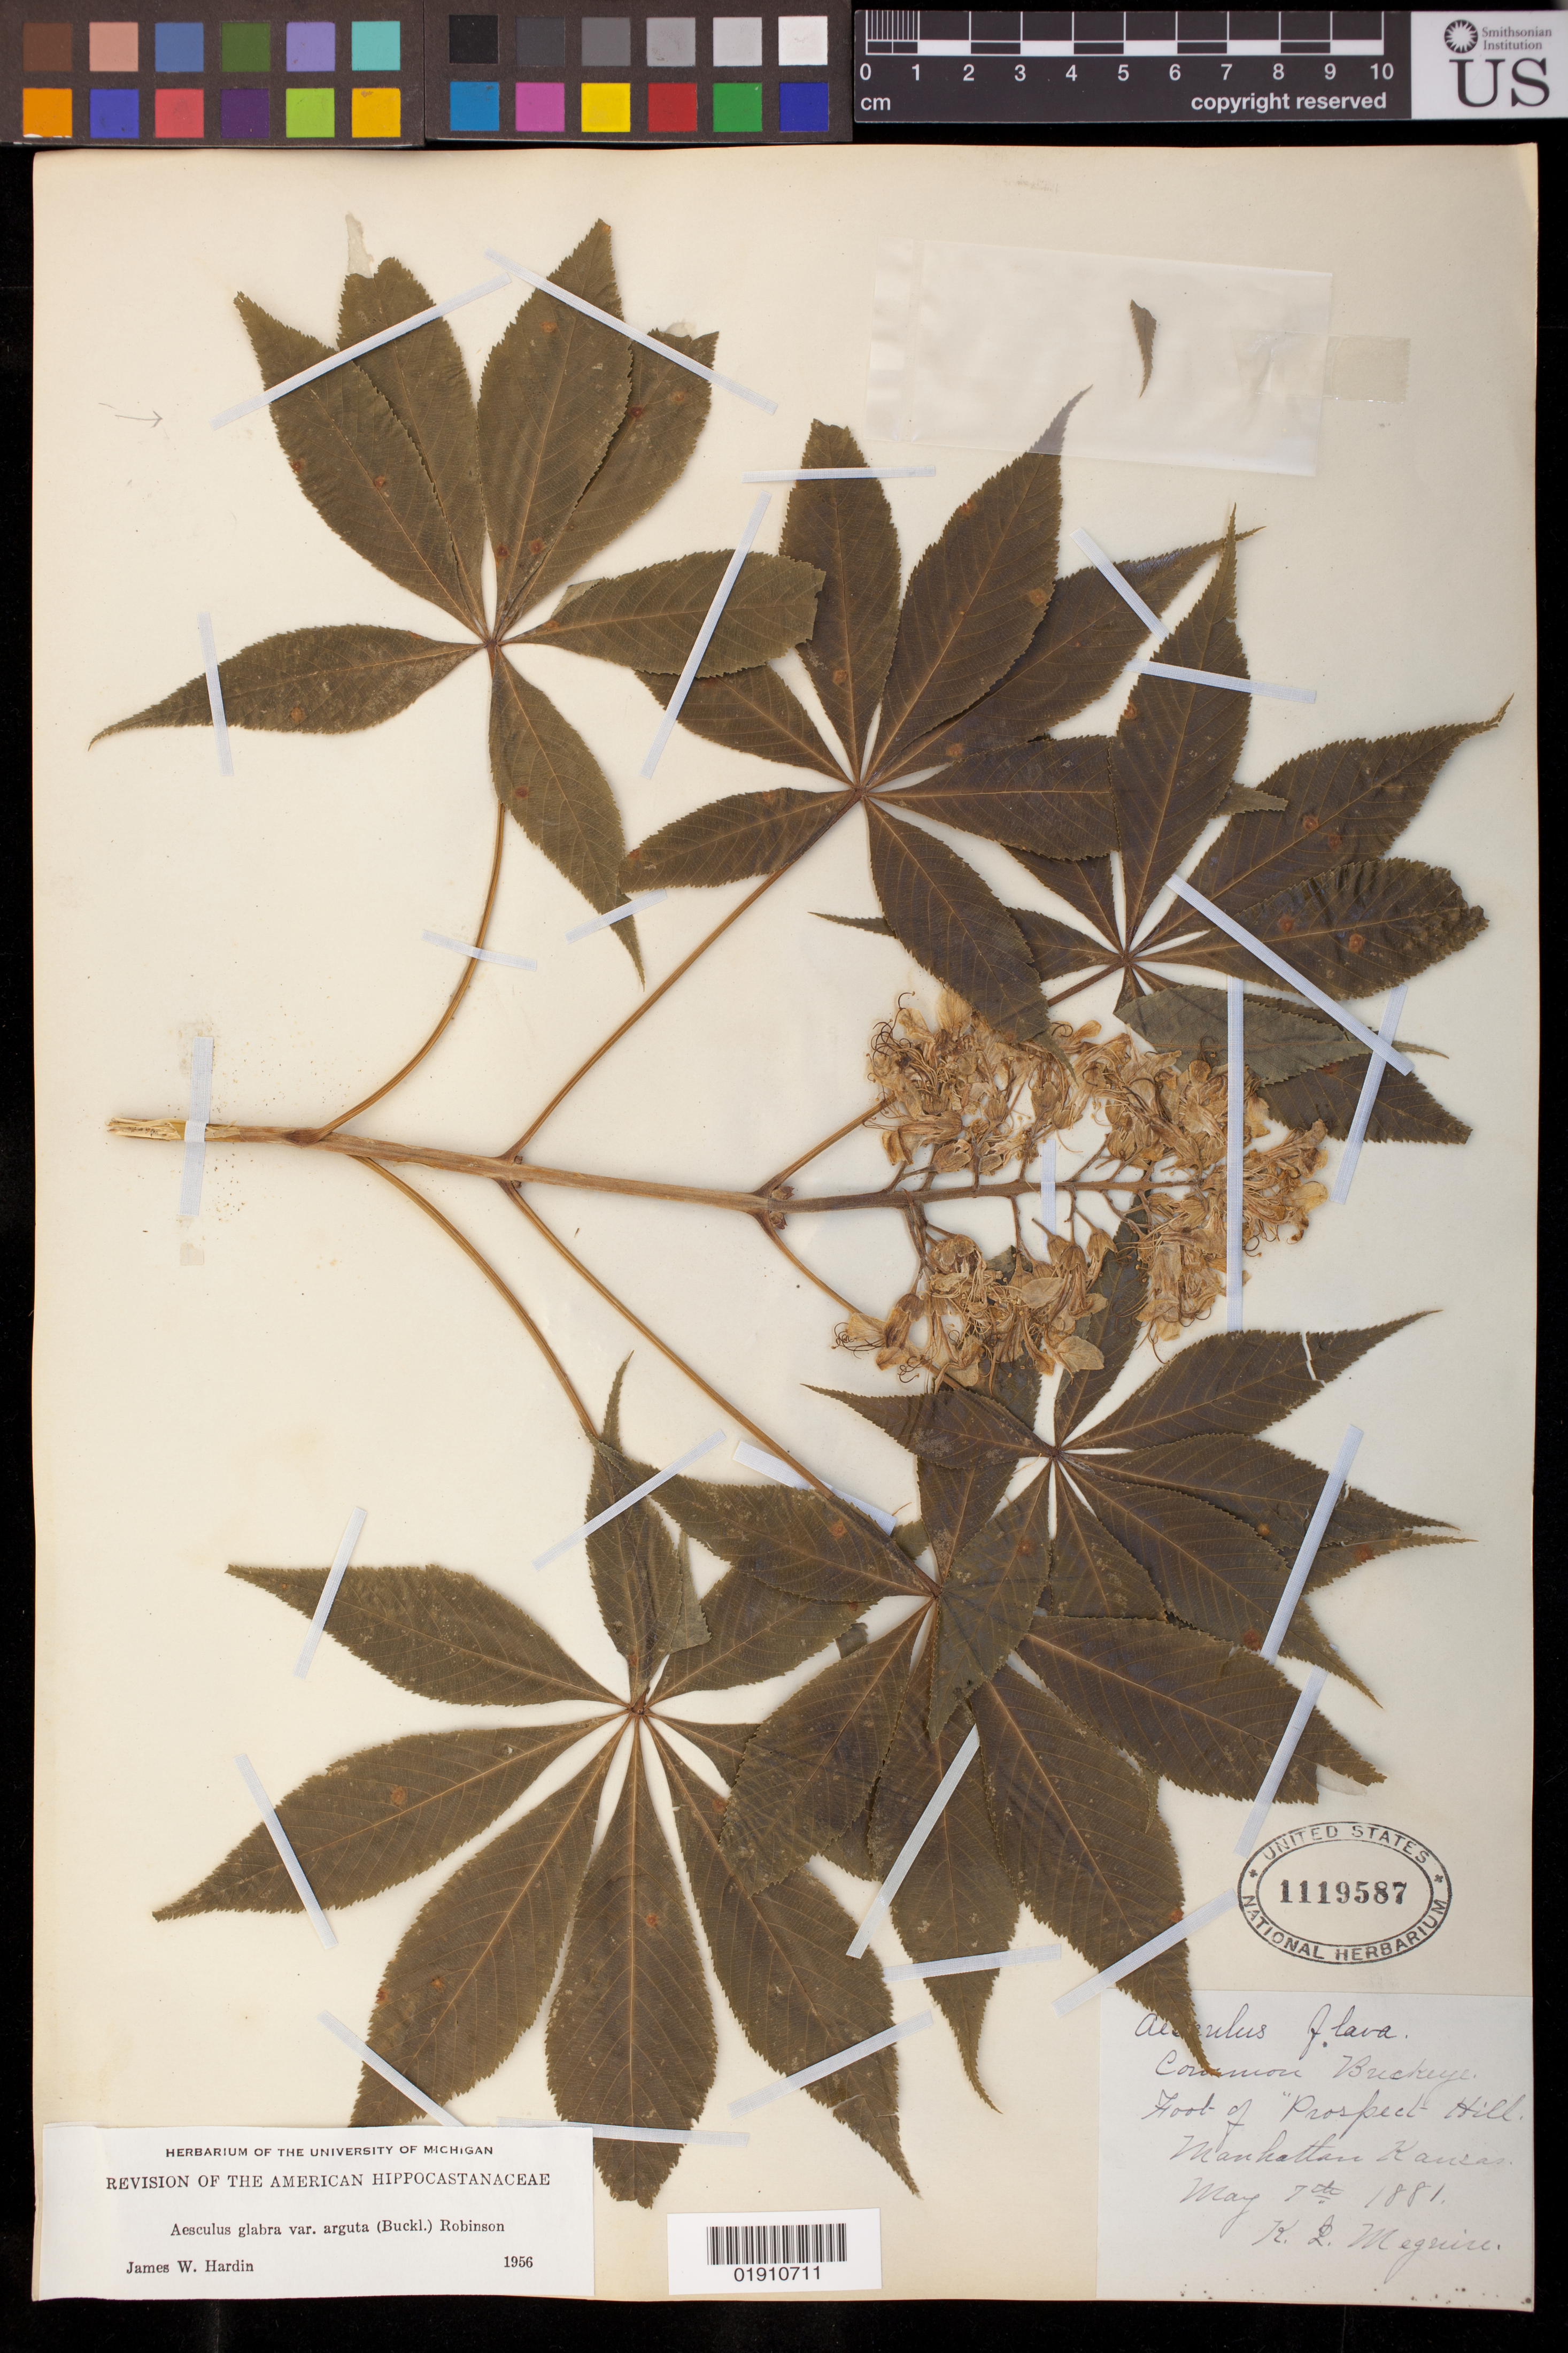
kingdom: Plantae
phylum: Tracheophyta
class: Magnoliopsida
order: Sapindales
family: Sapindaceae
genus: Aesculus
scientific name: Aesculus glabra var. anguta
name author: (Buckley) B.L. Rob.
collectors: K. McGuire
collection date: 1881-05-07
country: United States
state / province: Kansas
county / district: Riley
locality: Foot of Prospect Hill. Manhattan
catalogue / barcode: US 1119587